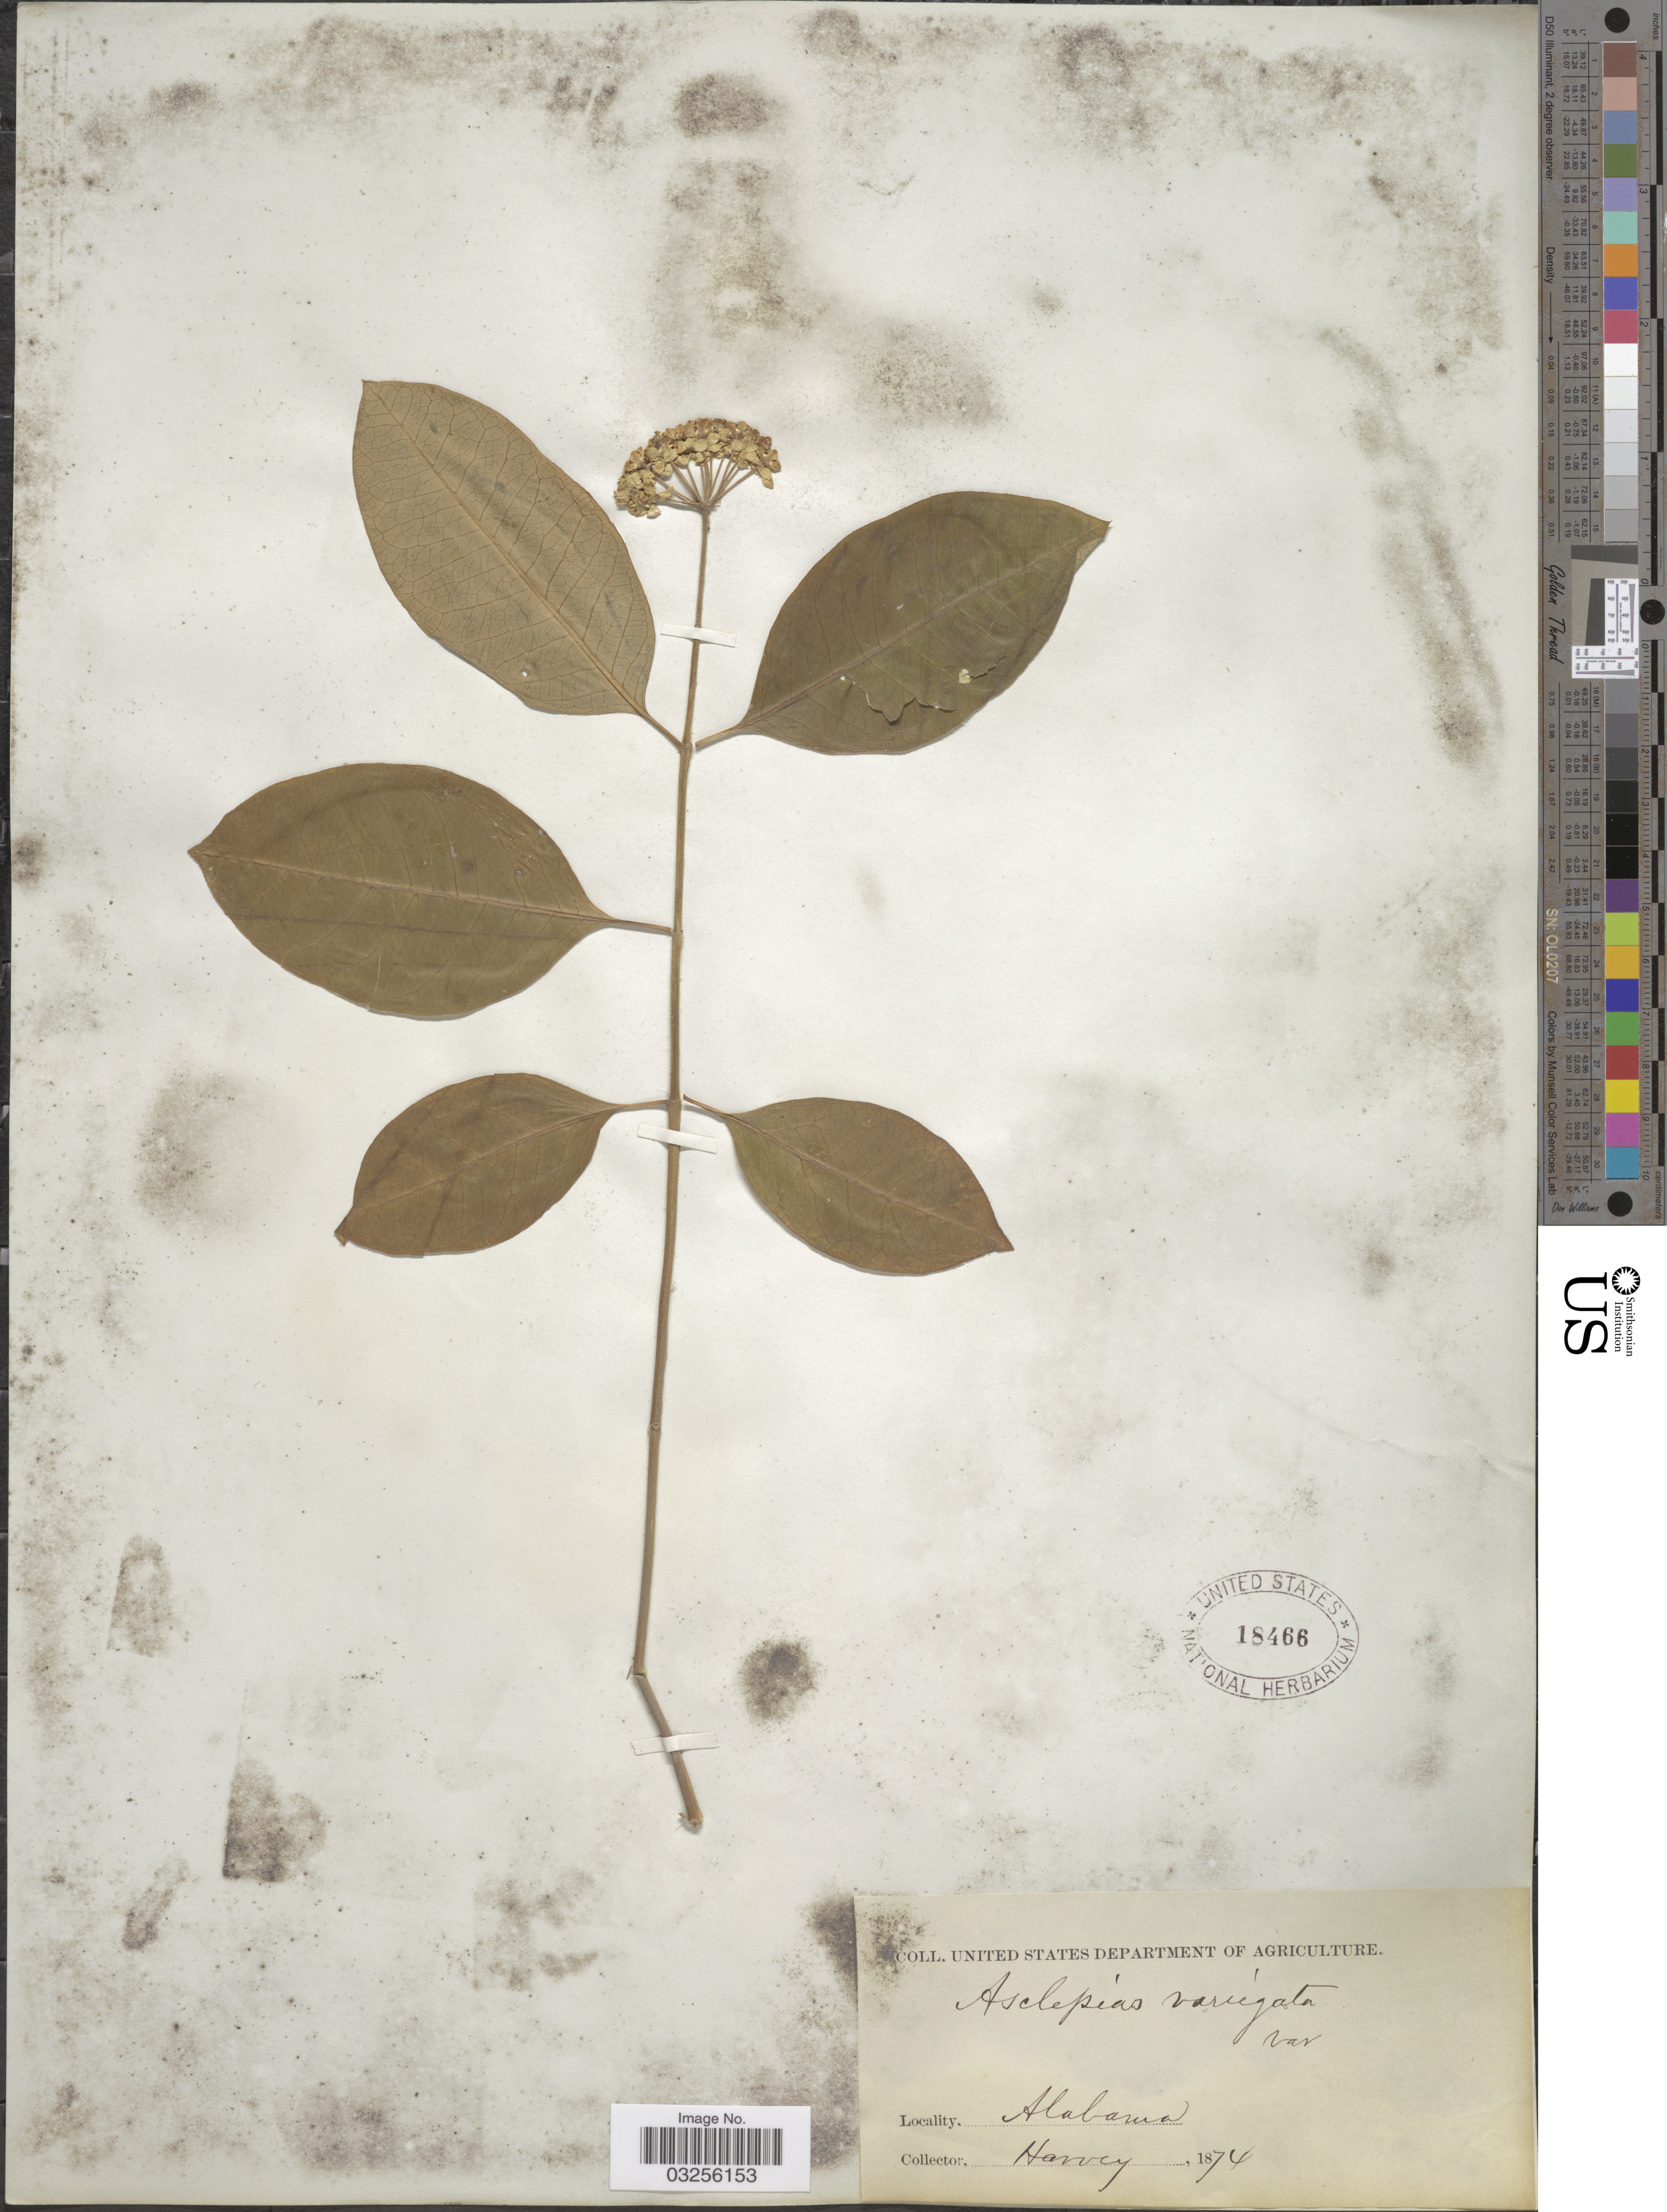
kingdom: Plantae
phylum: Tracheophyta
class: Magnoliopsida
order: Gentianales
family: Apocynaceae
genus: Asclepias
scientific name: Asclepias variegata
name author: L.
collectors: -. Harvey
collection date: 1874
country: United States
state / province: Alabama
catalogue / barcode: US 18466